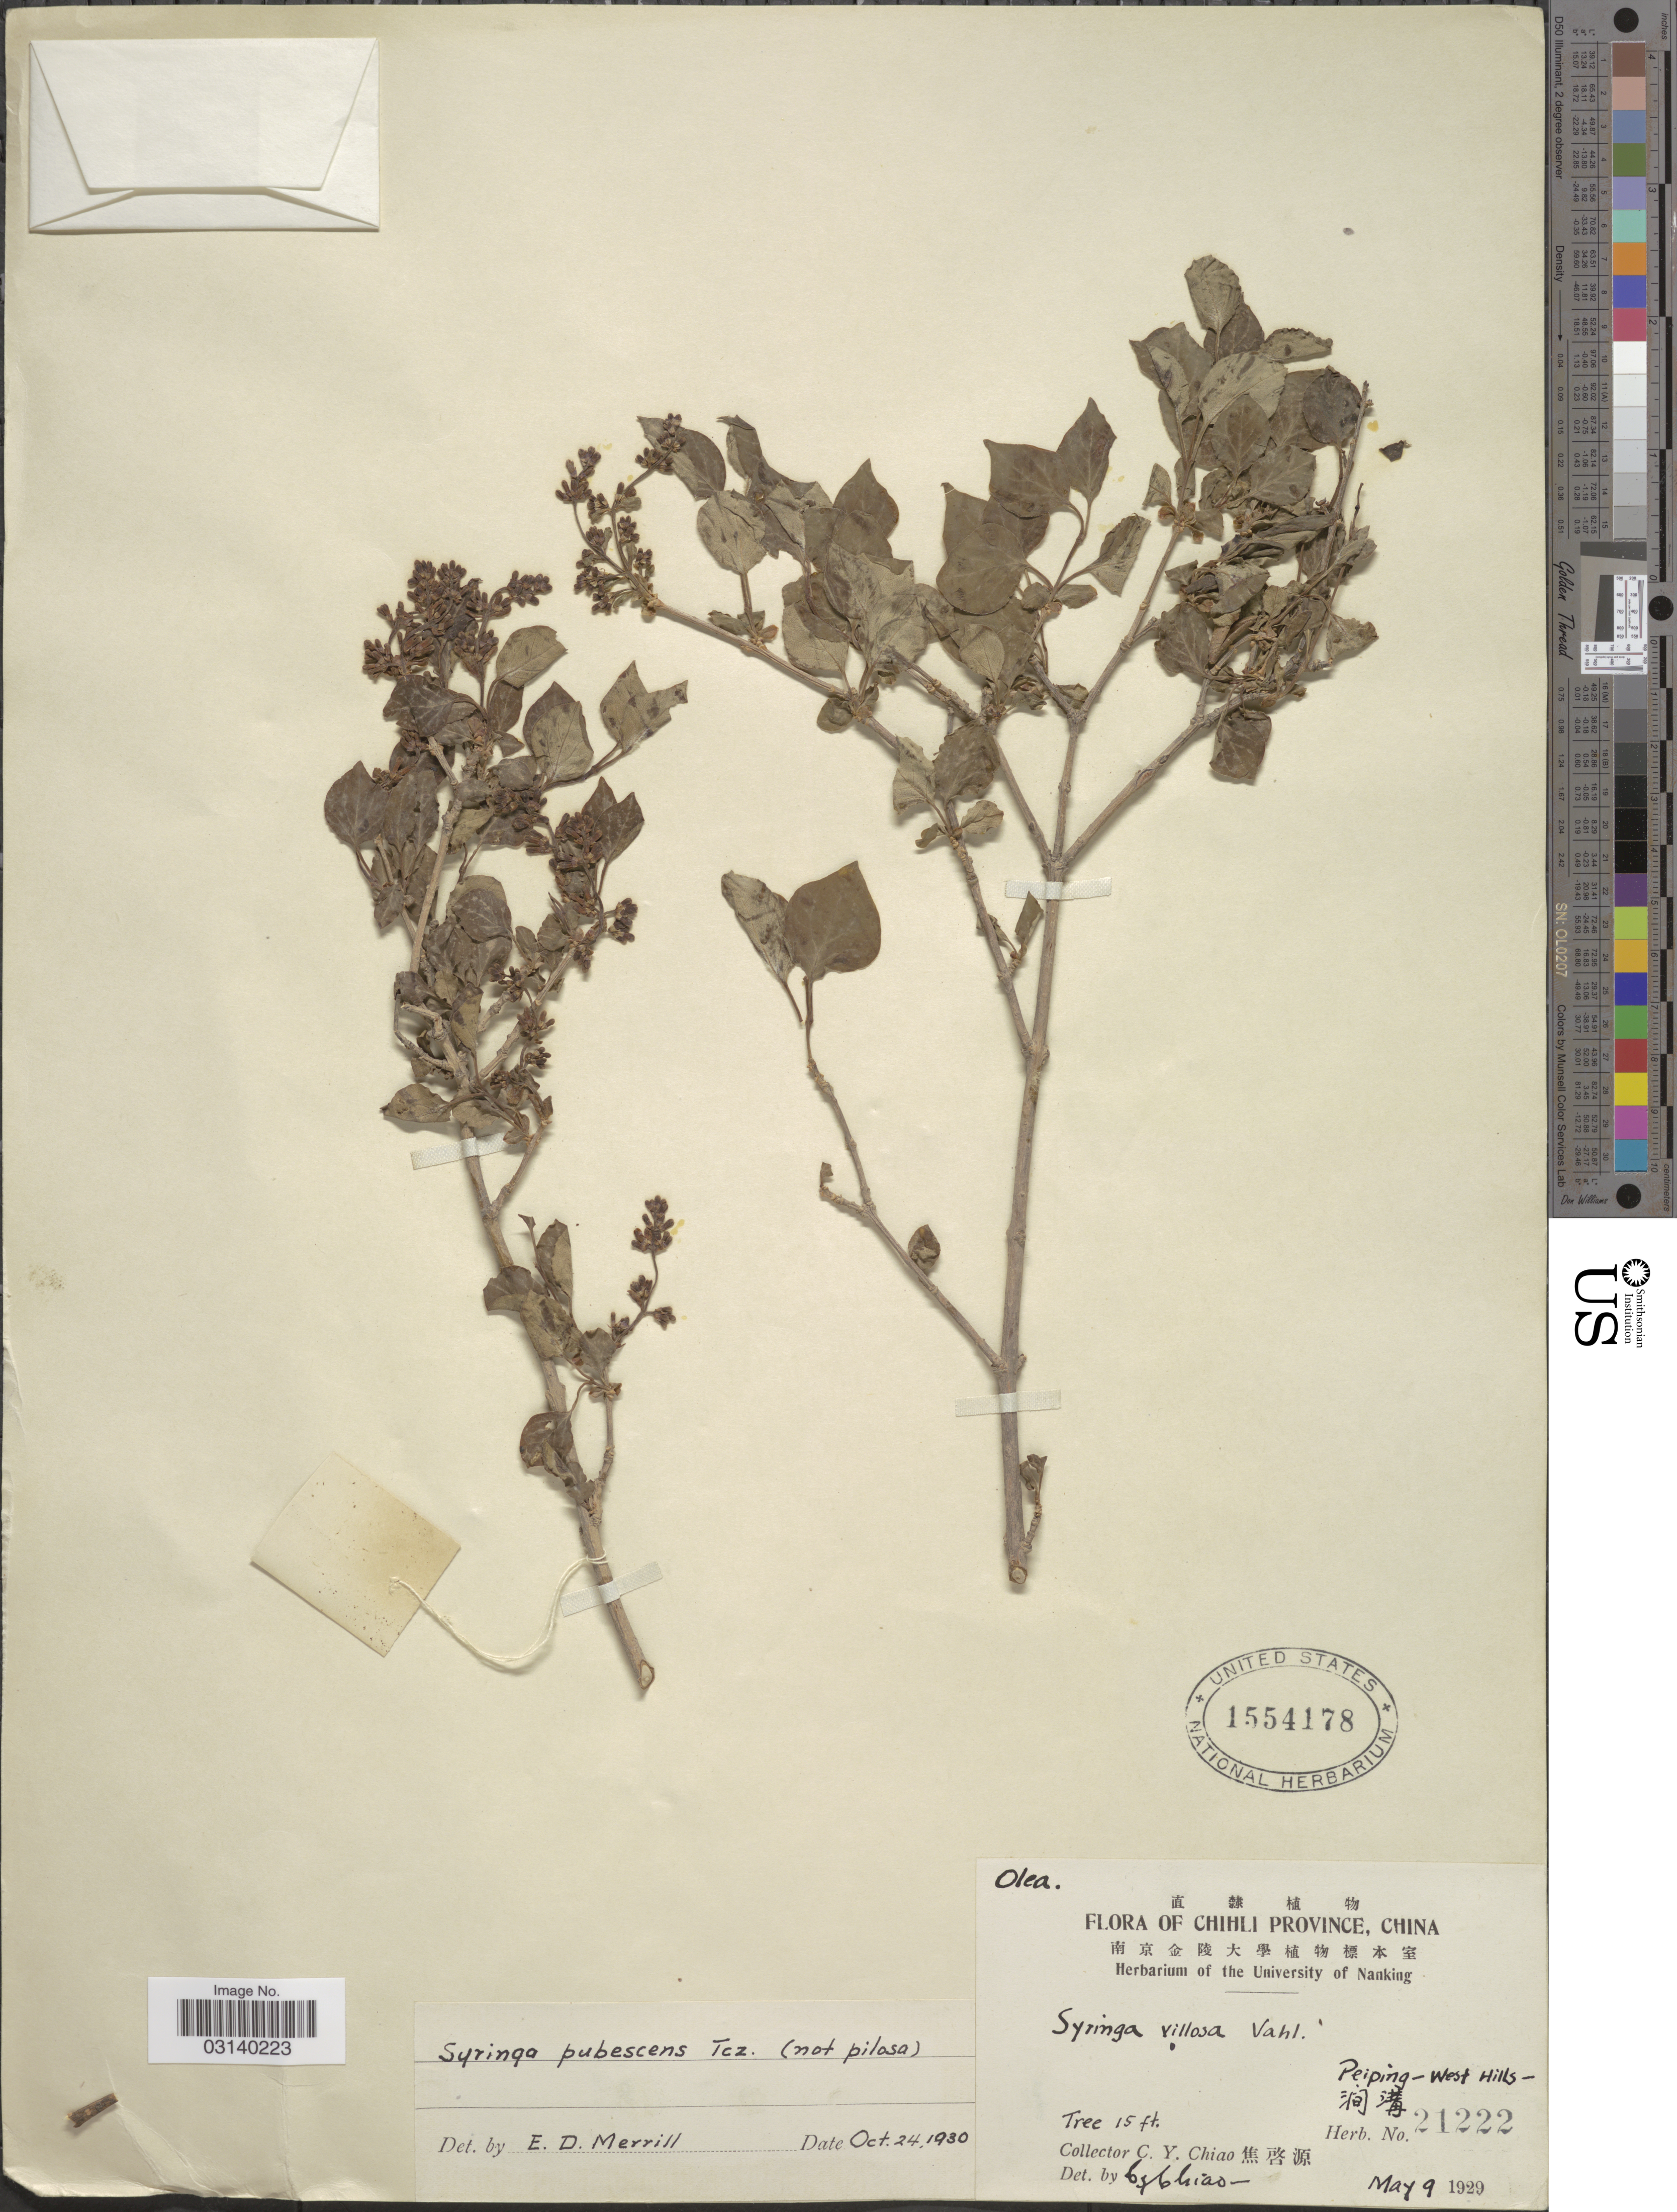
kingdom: Plantae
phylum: Tracheophyta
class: Magnoliopsida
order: Lamiales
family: Oleaceae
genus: Syringa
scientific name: Syringa pubescens subsp. pubescens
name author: Turcz.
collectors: C. Y. Chiao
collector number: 21222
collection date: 1929-05-09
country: China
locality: Chihli Province. Peiping-West Hills- X.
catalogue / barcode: US 1554178